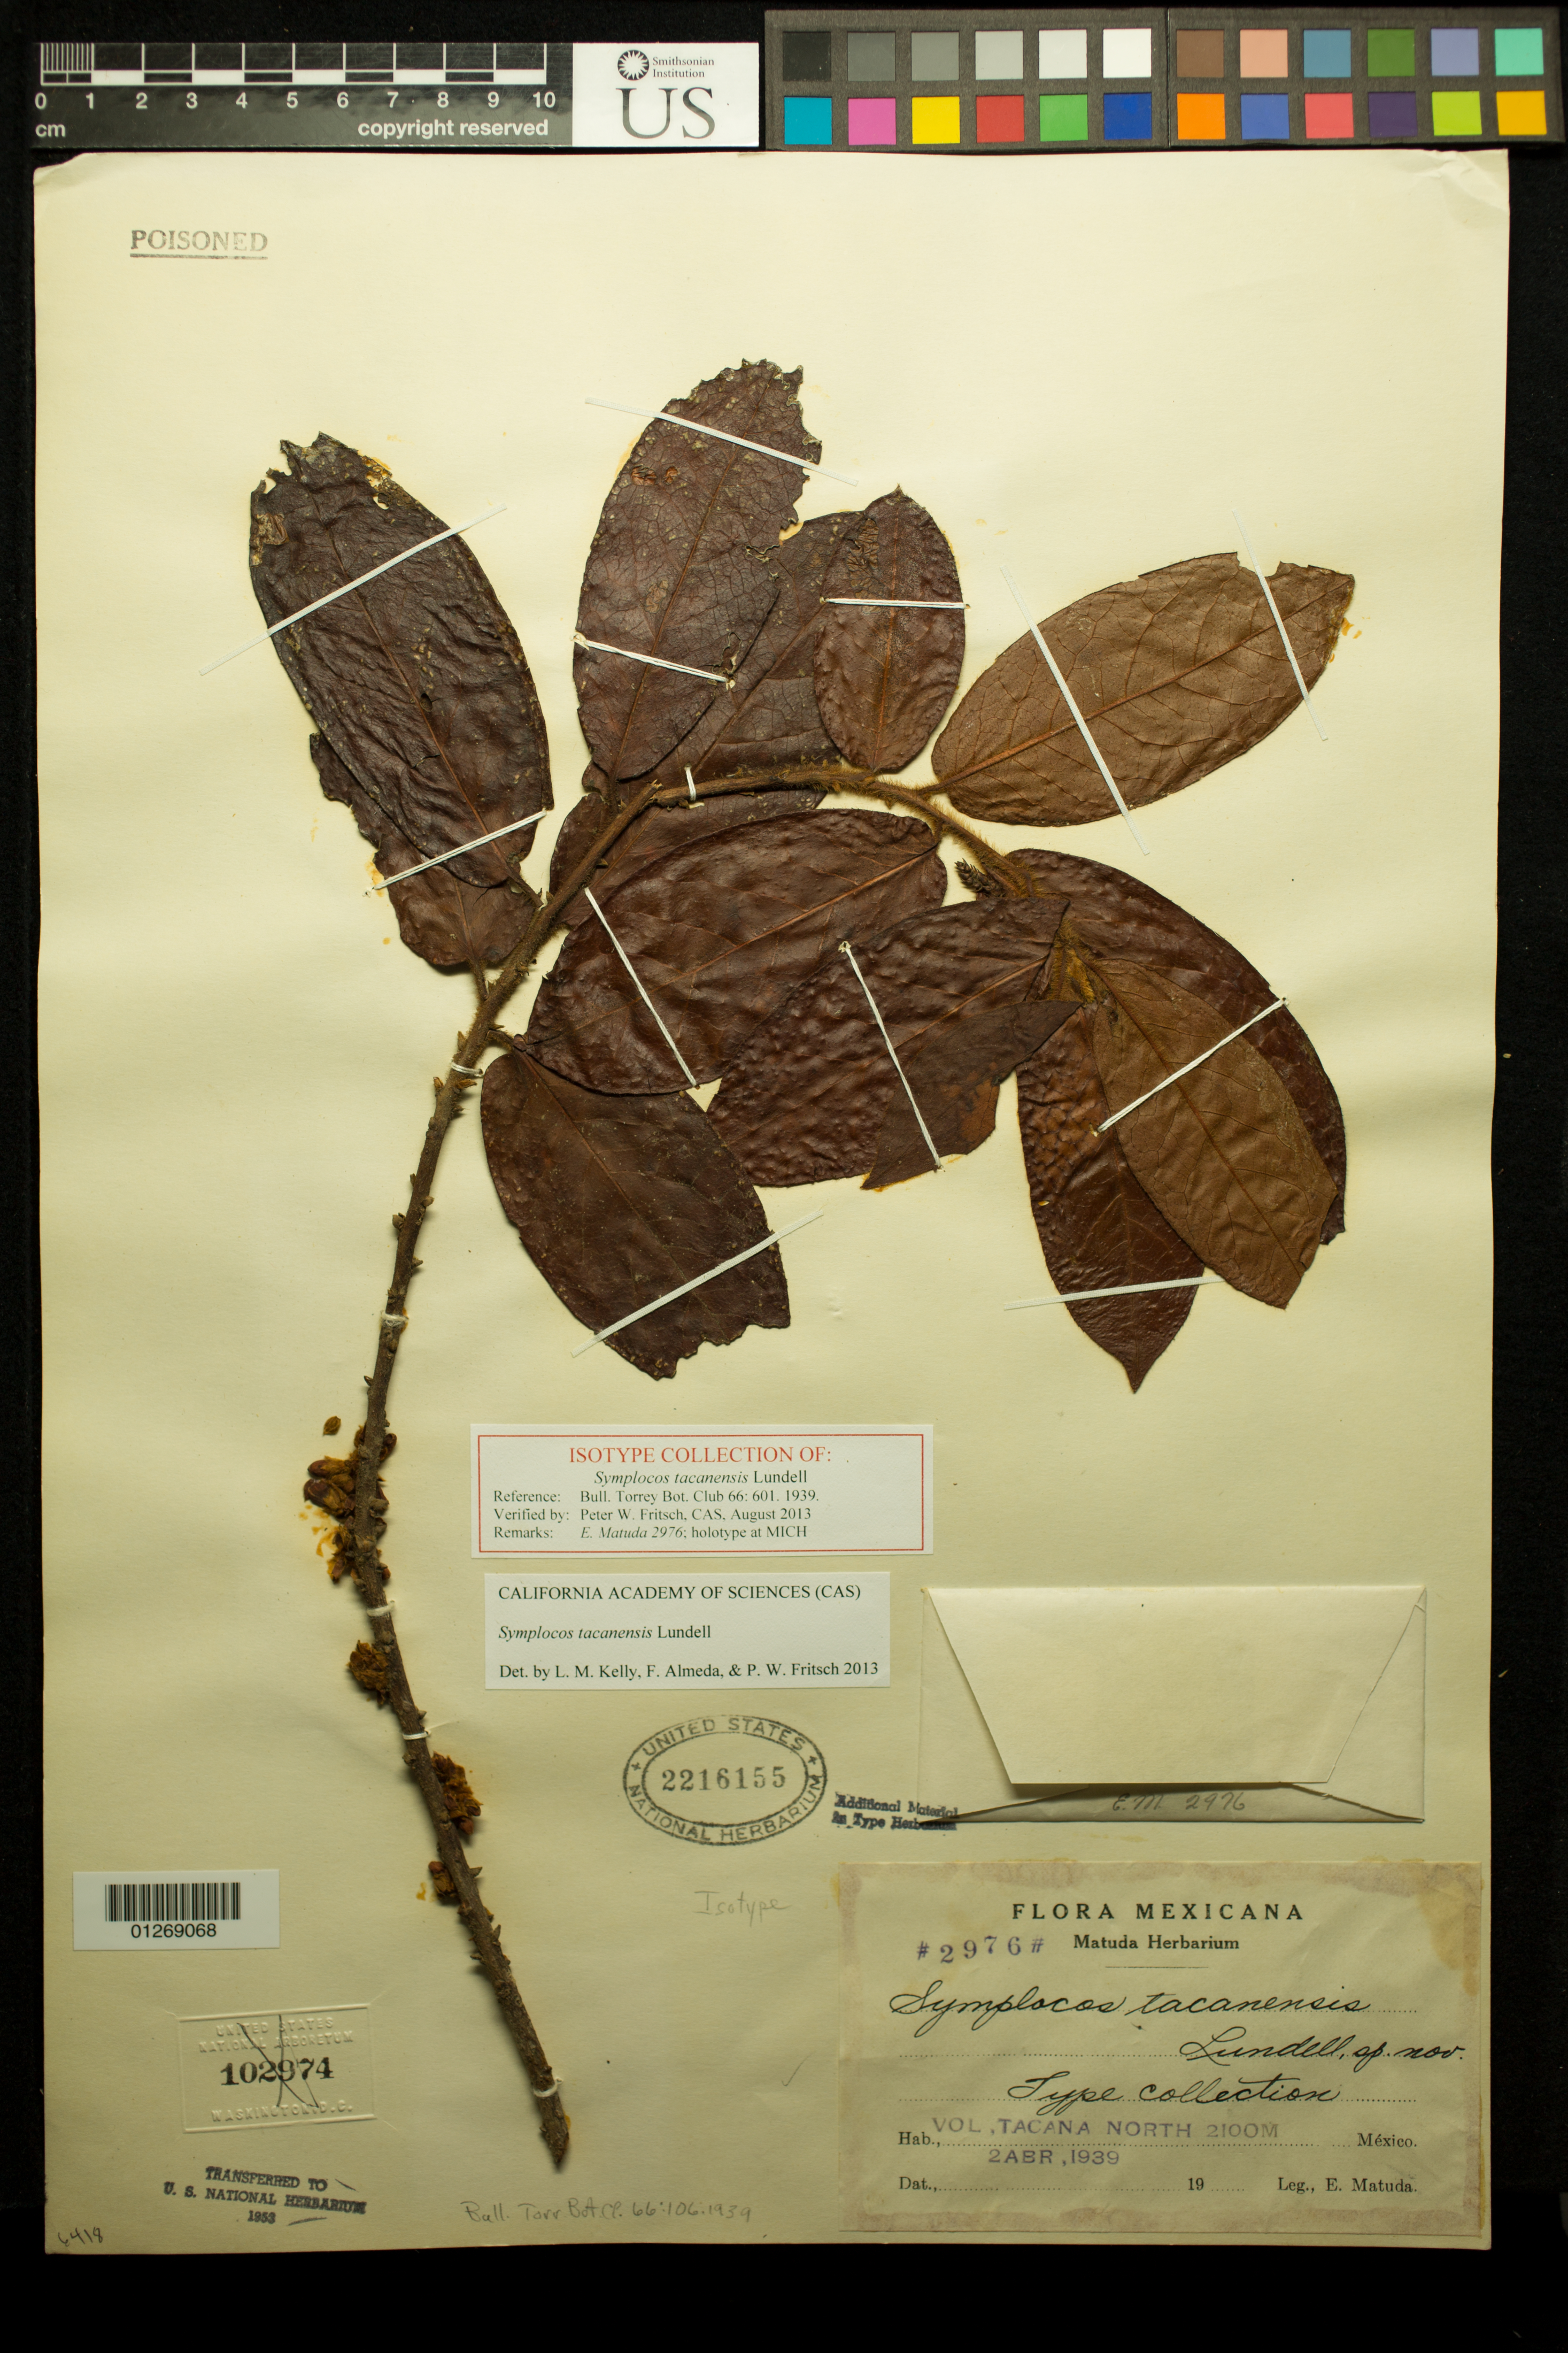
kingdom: Plantae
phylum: Tracheophyta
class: Magnoliopsida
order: Ericales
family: Symplocaceae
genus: Symplocos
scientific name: Symplocos tacanensis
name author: Lundell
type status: Isotype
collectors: E. Matuda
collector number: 2976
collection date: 1939-04-02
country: Mexico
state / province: Chiapas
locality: Vol [Volcano] Tacana North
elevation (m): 2100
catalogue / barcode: US 2216155